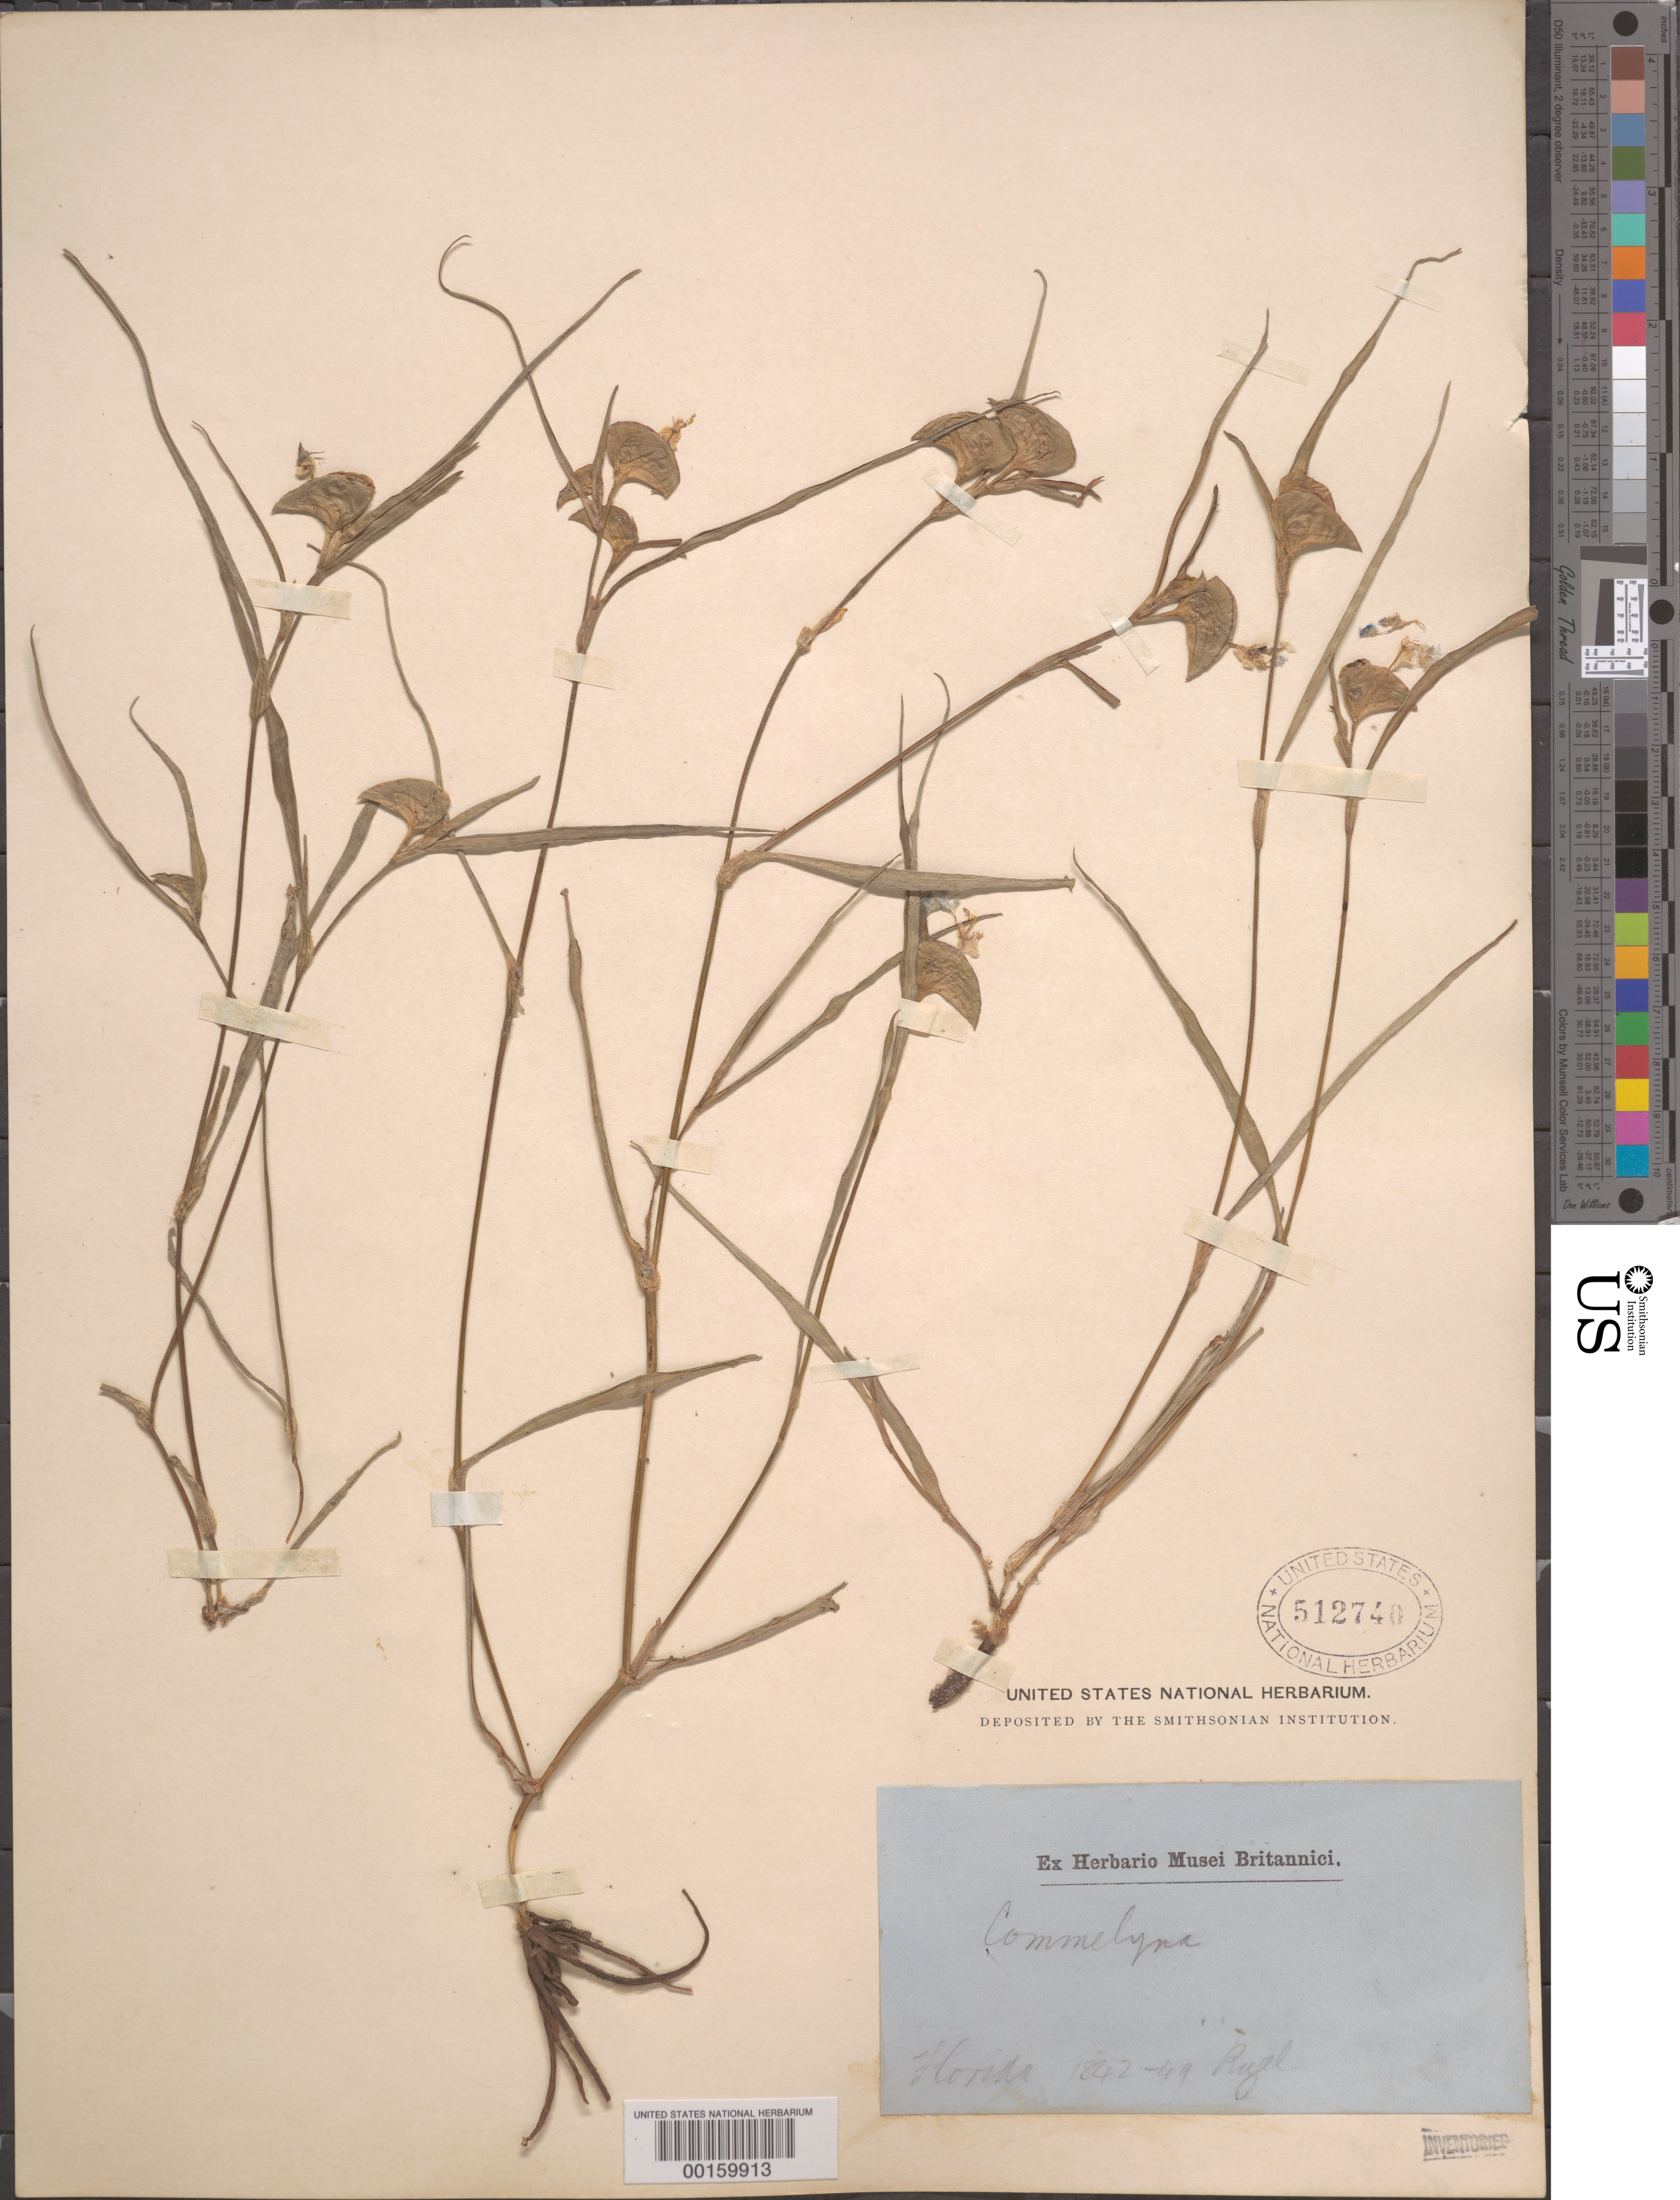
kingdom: Plantae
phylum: Tracheophyta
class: Liliopsida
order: Commelinales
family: Commelinaceae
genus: Commelina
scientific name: Commelina erecta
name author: L.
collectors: F. Rugel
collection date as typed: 1842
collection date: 1842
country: United States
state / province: Florida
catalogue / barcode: US 512740